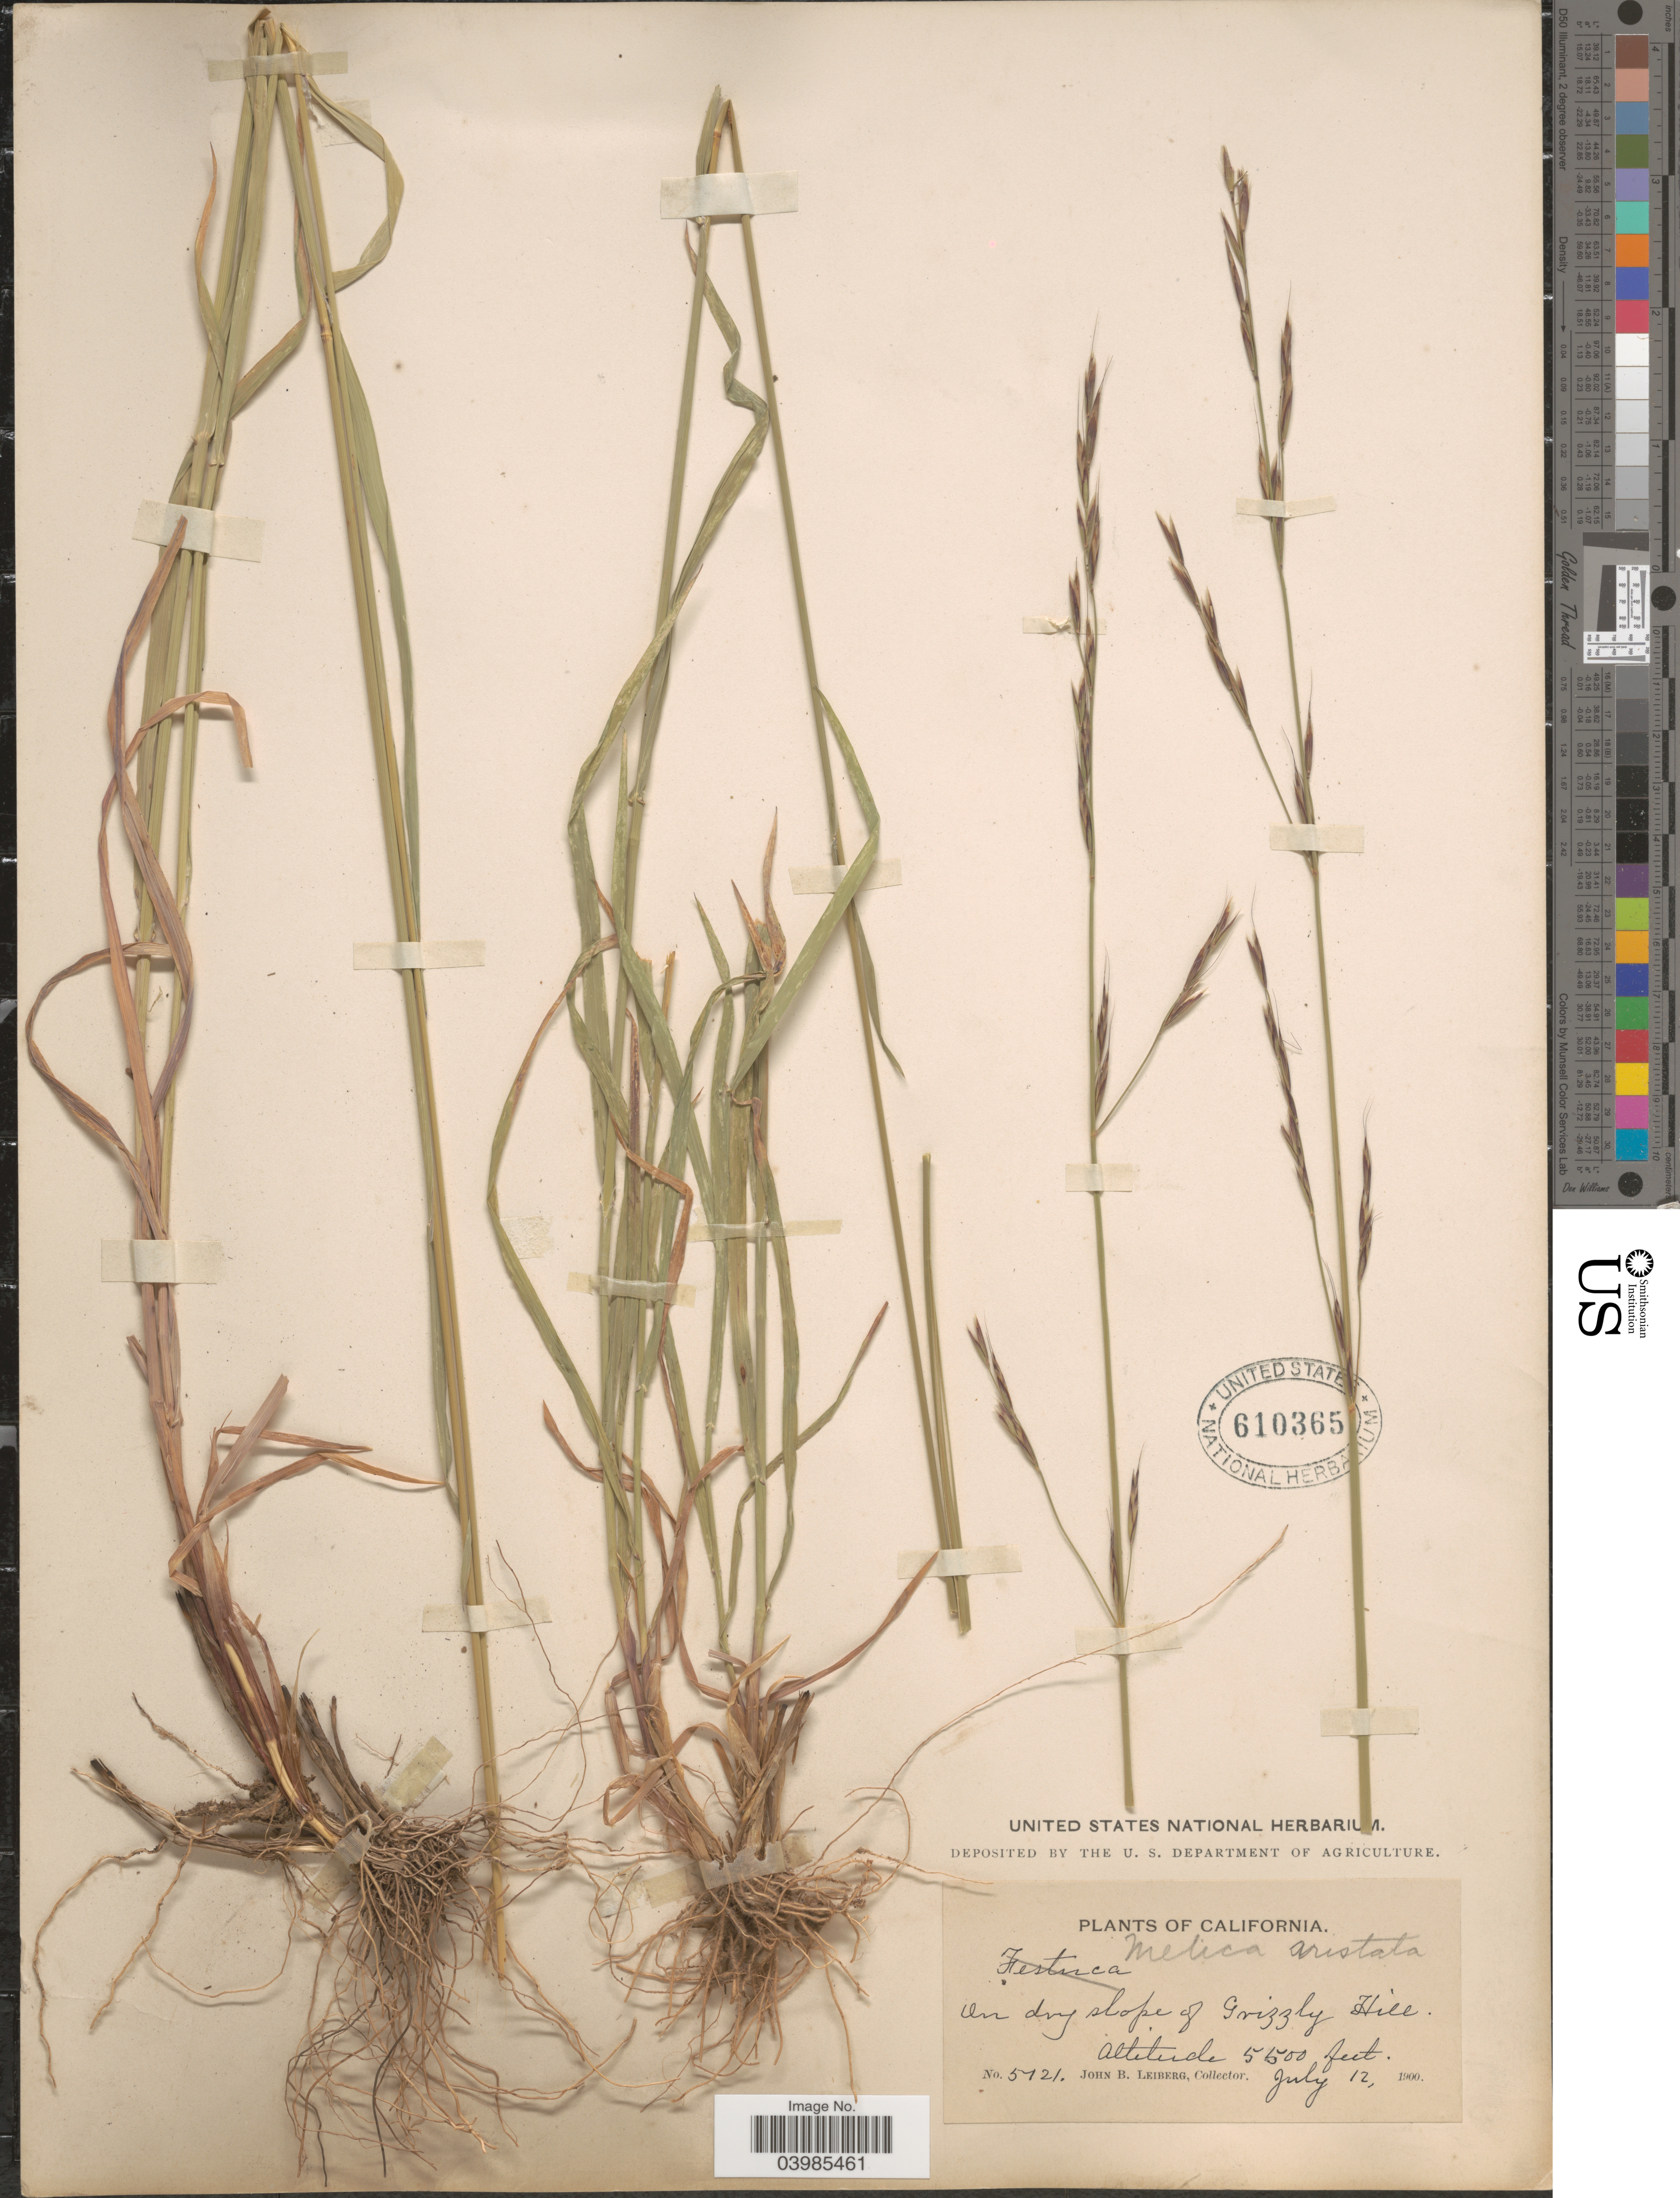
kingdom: Plantae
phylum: Tracheophyta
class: Liliopsida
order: Poales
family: Poaceae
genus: Melica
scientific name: Melica aristata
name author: Thurb. ex Bol.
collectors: J. B. Leiberg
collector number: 5121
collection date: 1900-07-12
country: United States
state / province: California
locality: On dry slope of Grizzly Hill.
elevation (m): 1676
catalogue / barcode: US 610365